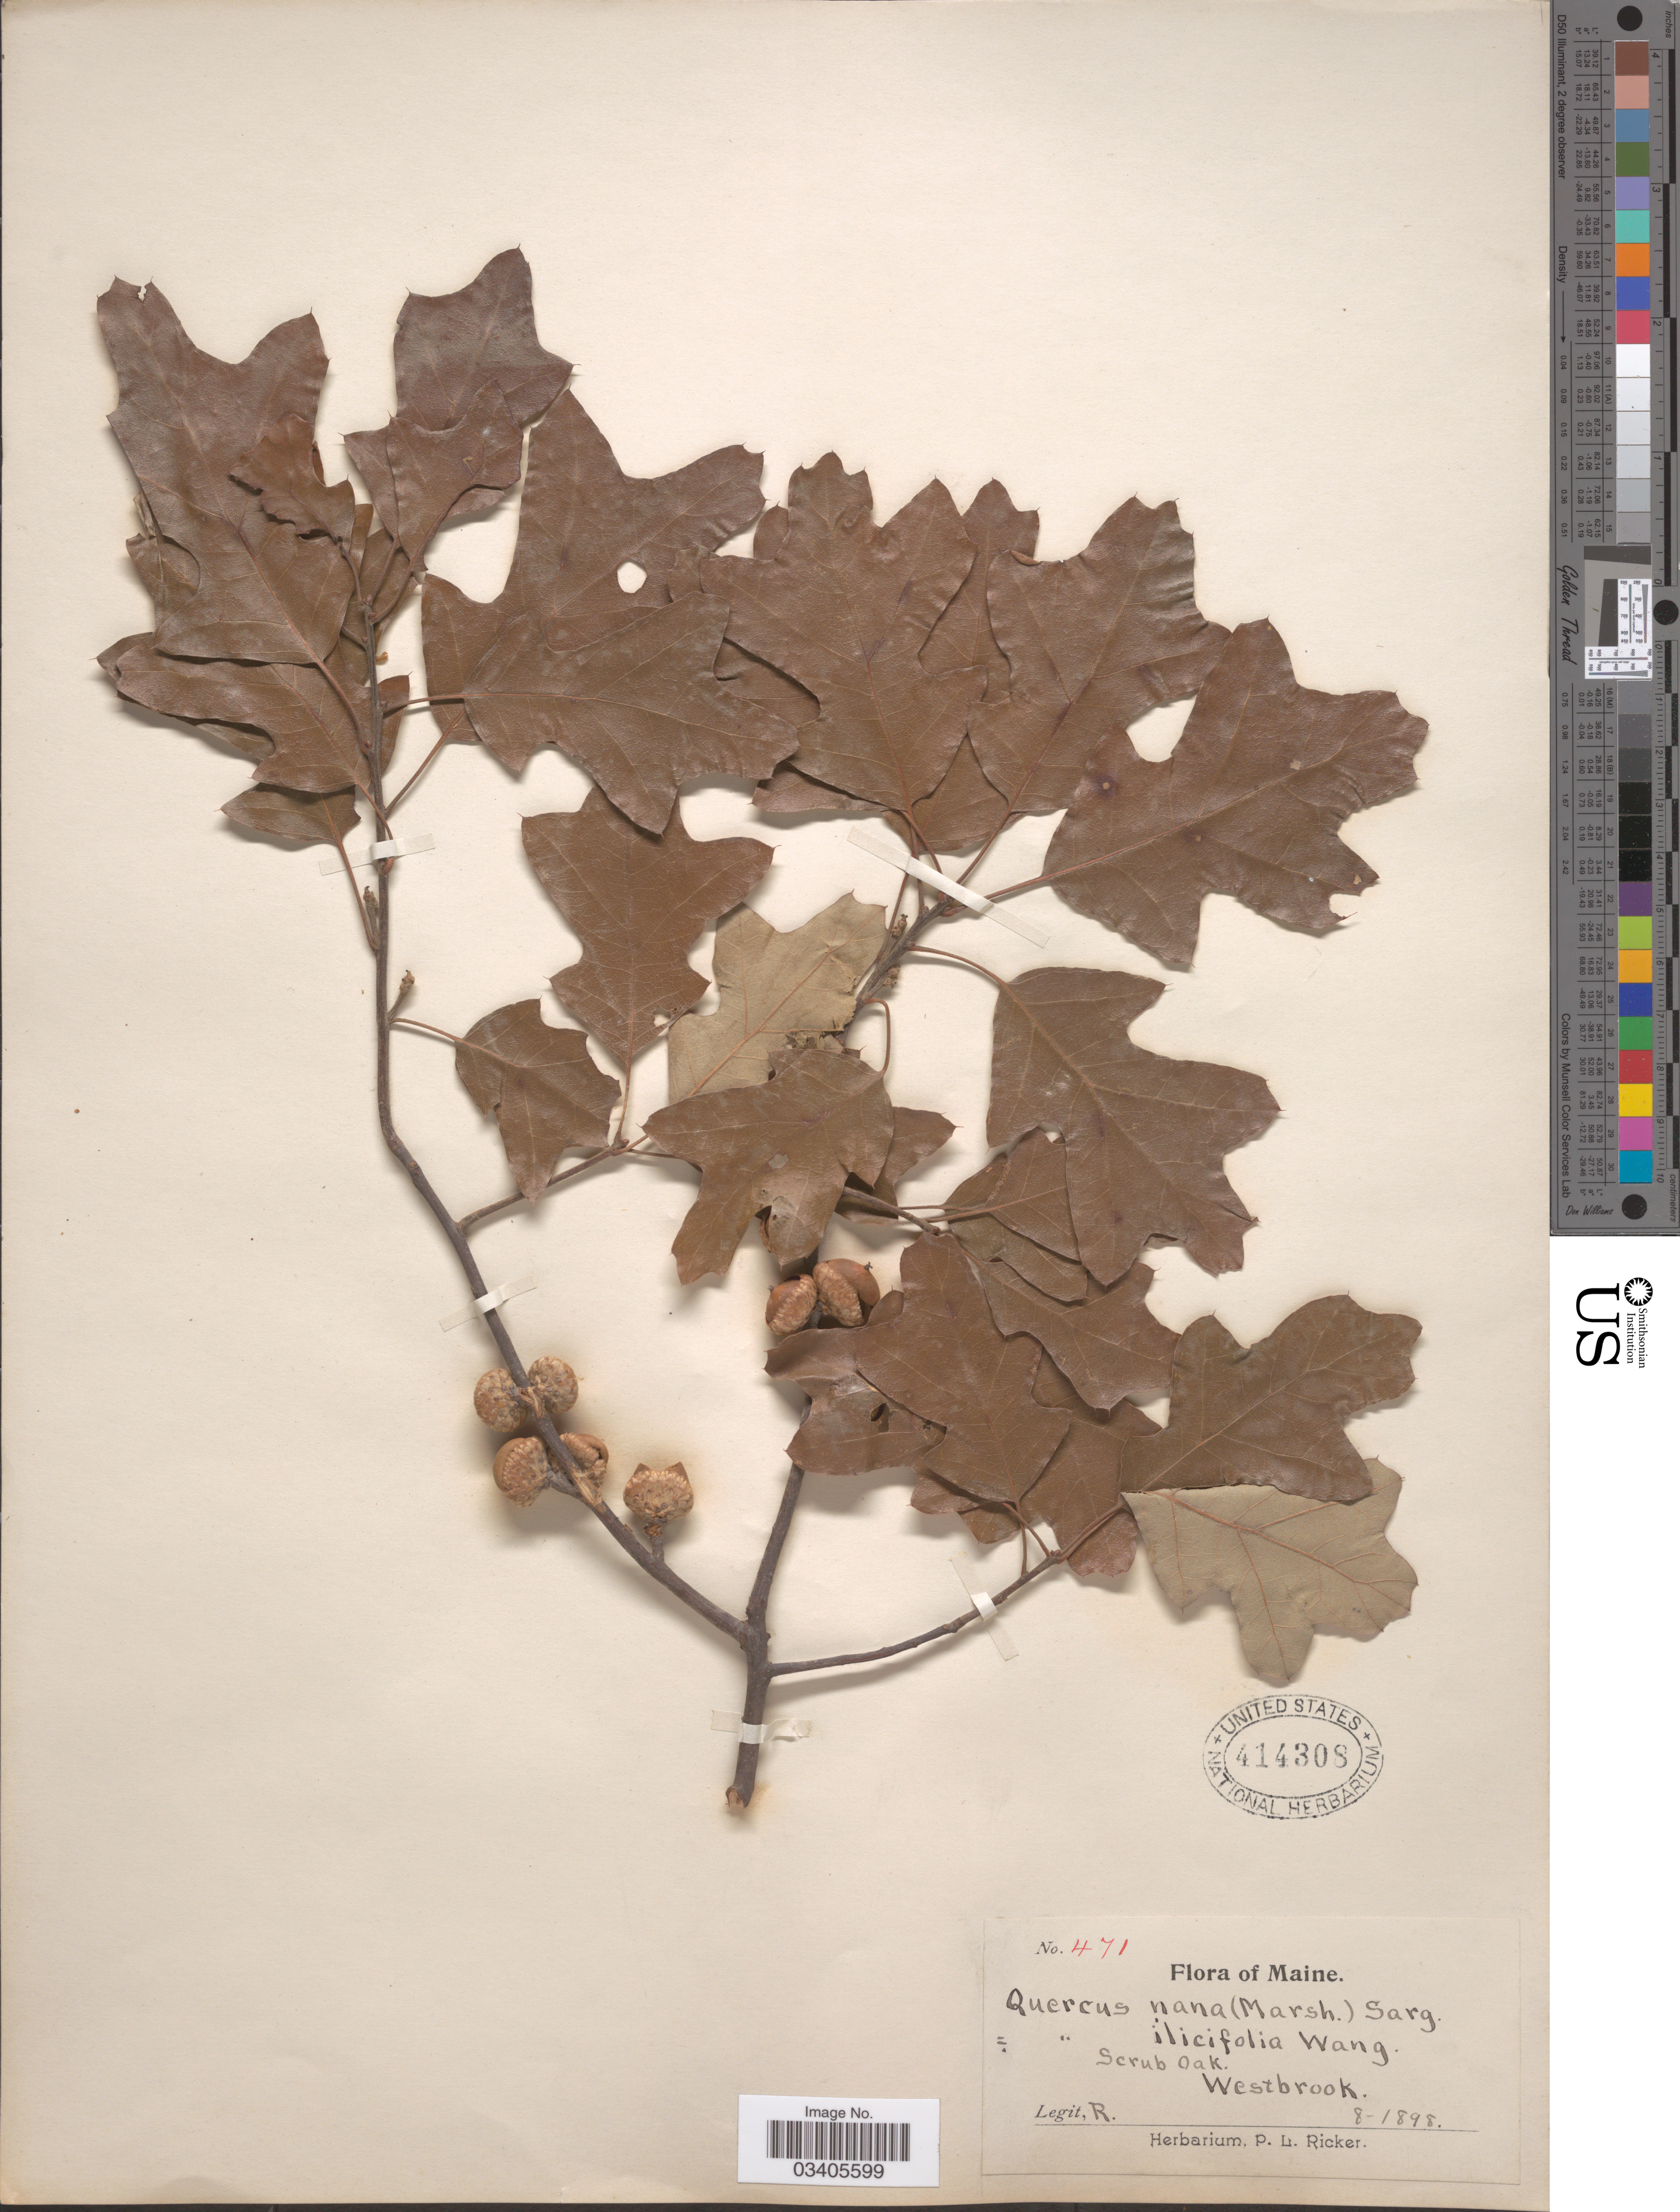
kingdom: Plantae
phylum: Tracheophyta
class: Magnoliopsida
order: Fagales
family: Fagaceae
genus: Quercus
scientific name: Quercus ilicifolia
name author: Wangenh.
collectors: P. Ricker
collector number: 471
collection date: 1898-08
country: United States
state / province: Maine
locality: Westbrook.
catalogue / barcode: US 414308